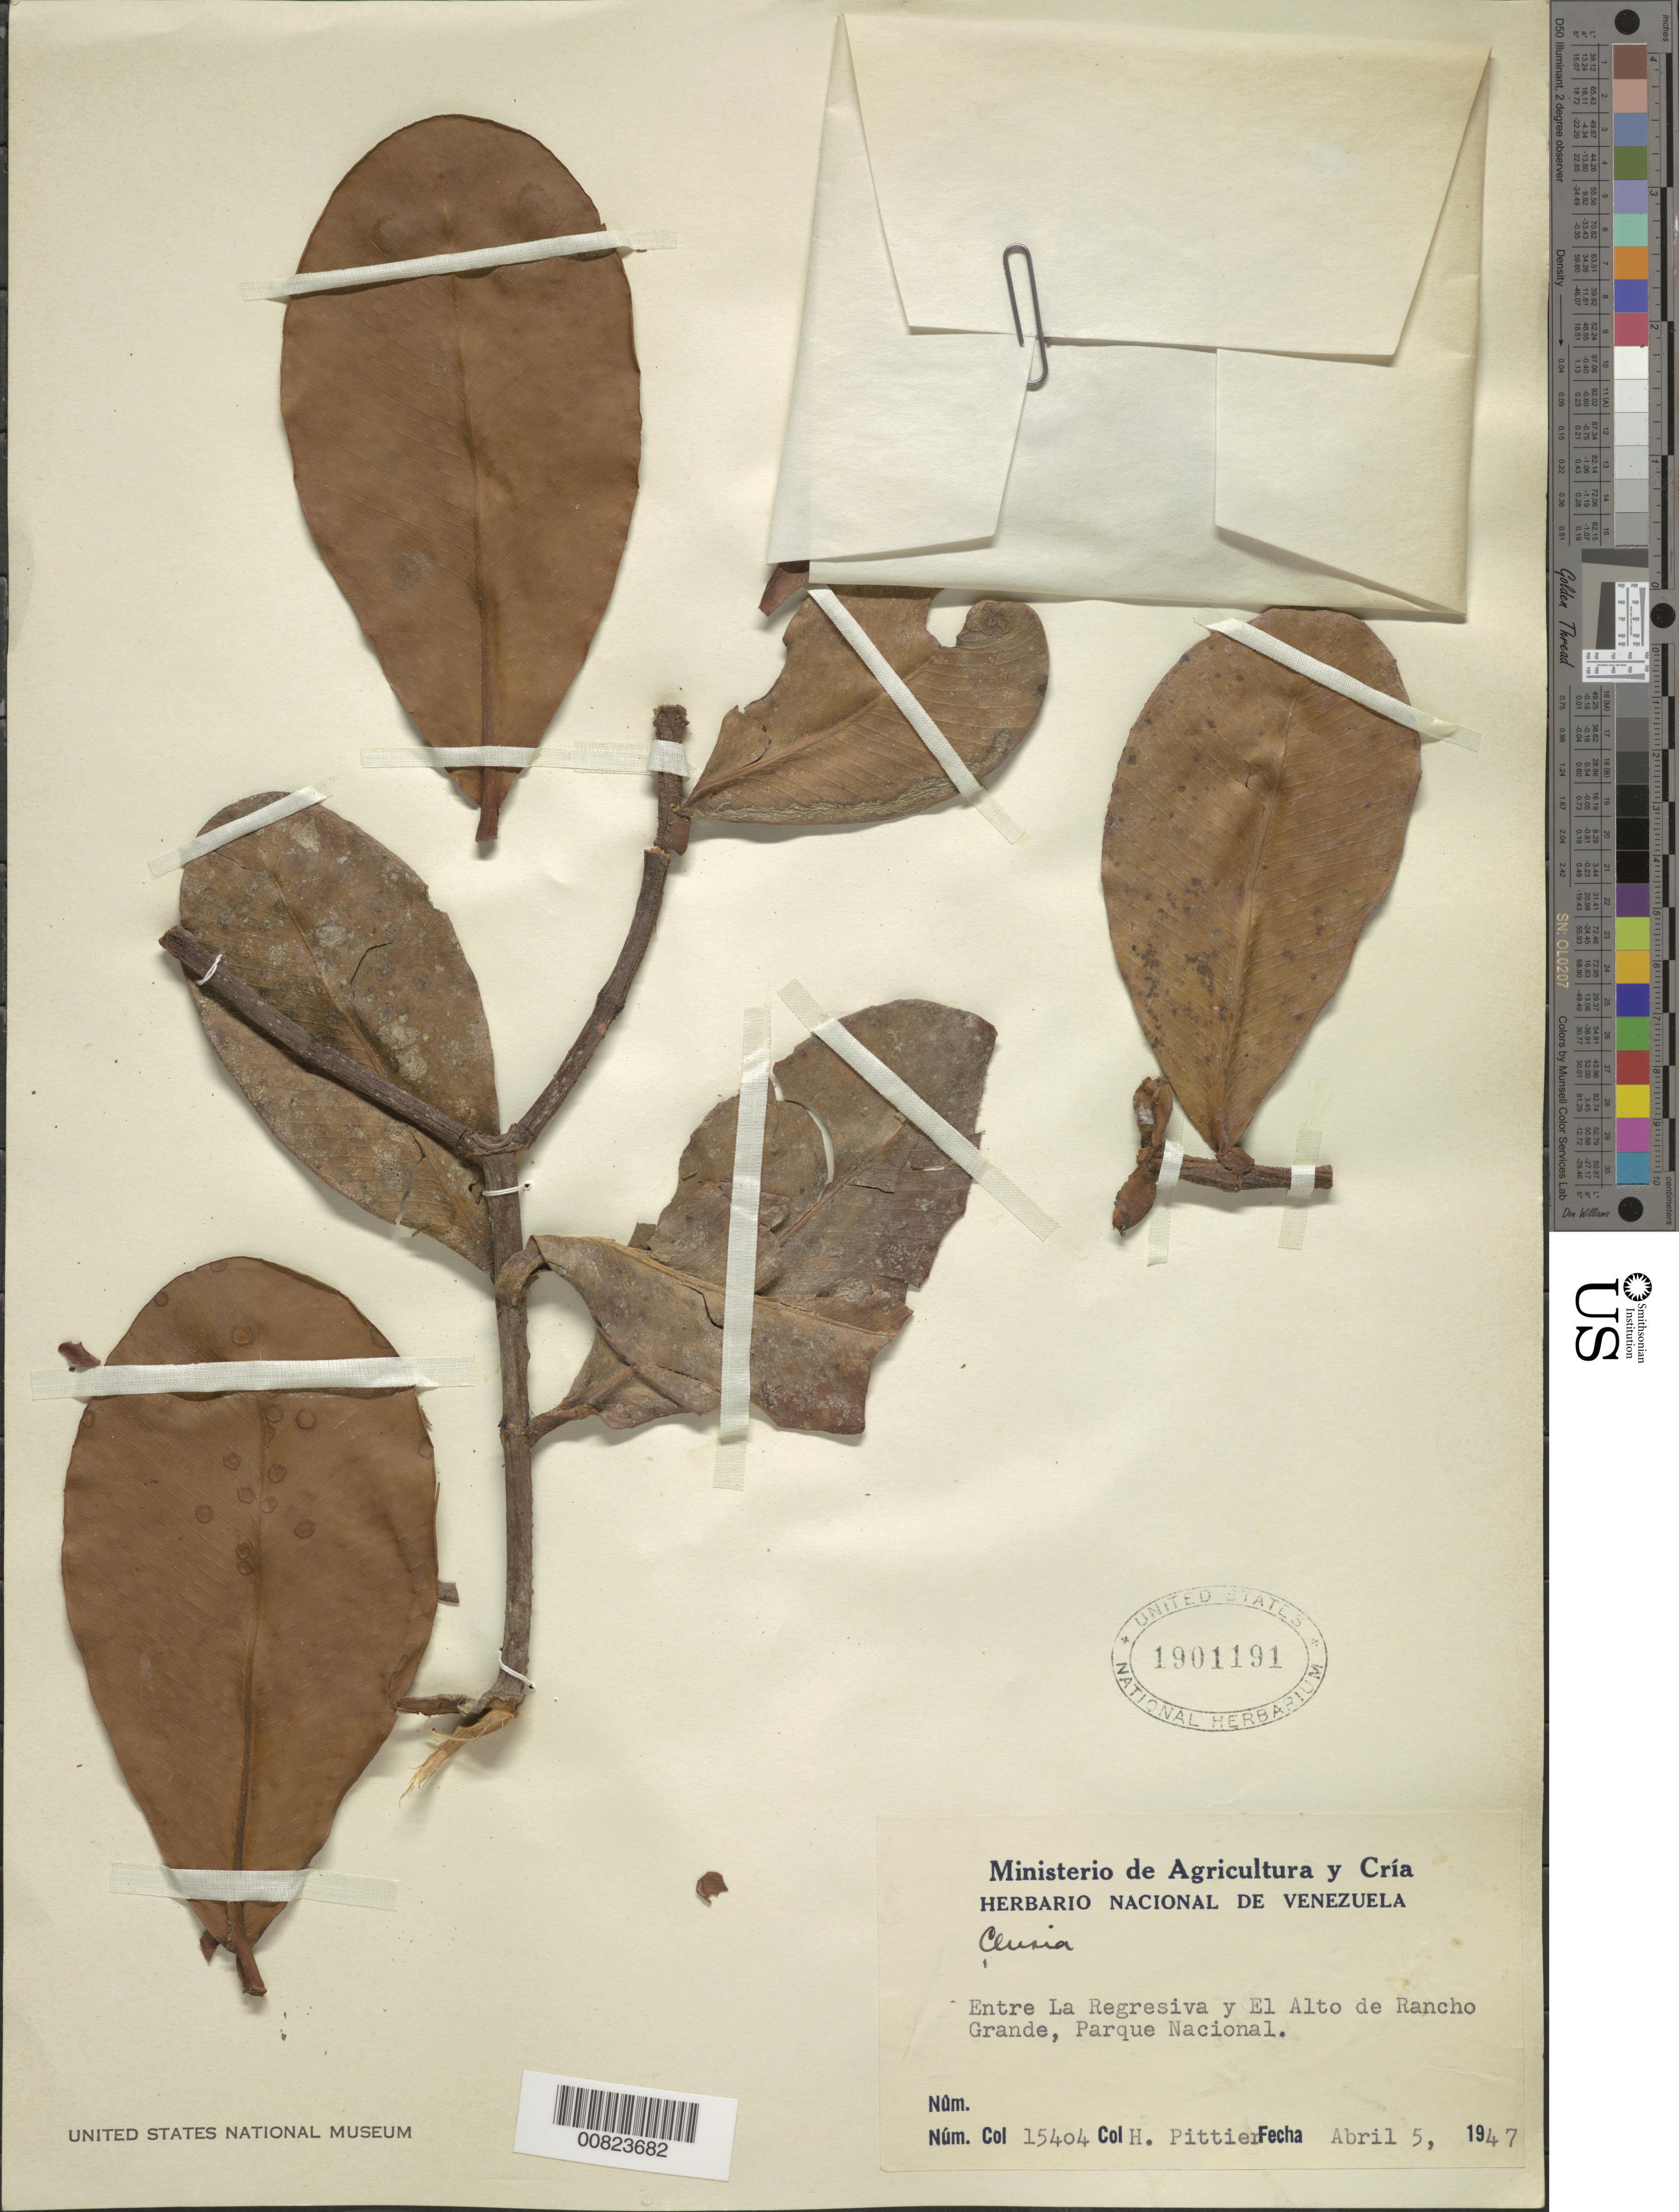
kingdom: Plantae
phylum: Tracheophyta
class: Magnoliopsida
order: Malpighiales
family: Clusiaceae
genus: Clusia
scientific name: Clusia sp.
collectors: H. F. Pittier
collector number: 15404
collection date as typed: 5-Apr-47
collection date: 1947-04-05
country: Venezuela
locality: Parque Nacional, entre La Regresiva y El Alto de Rancho Grande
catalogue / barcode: US 1901191